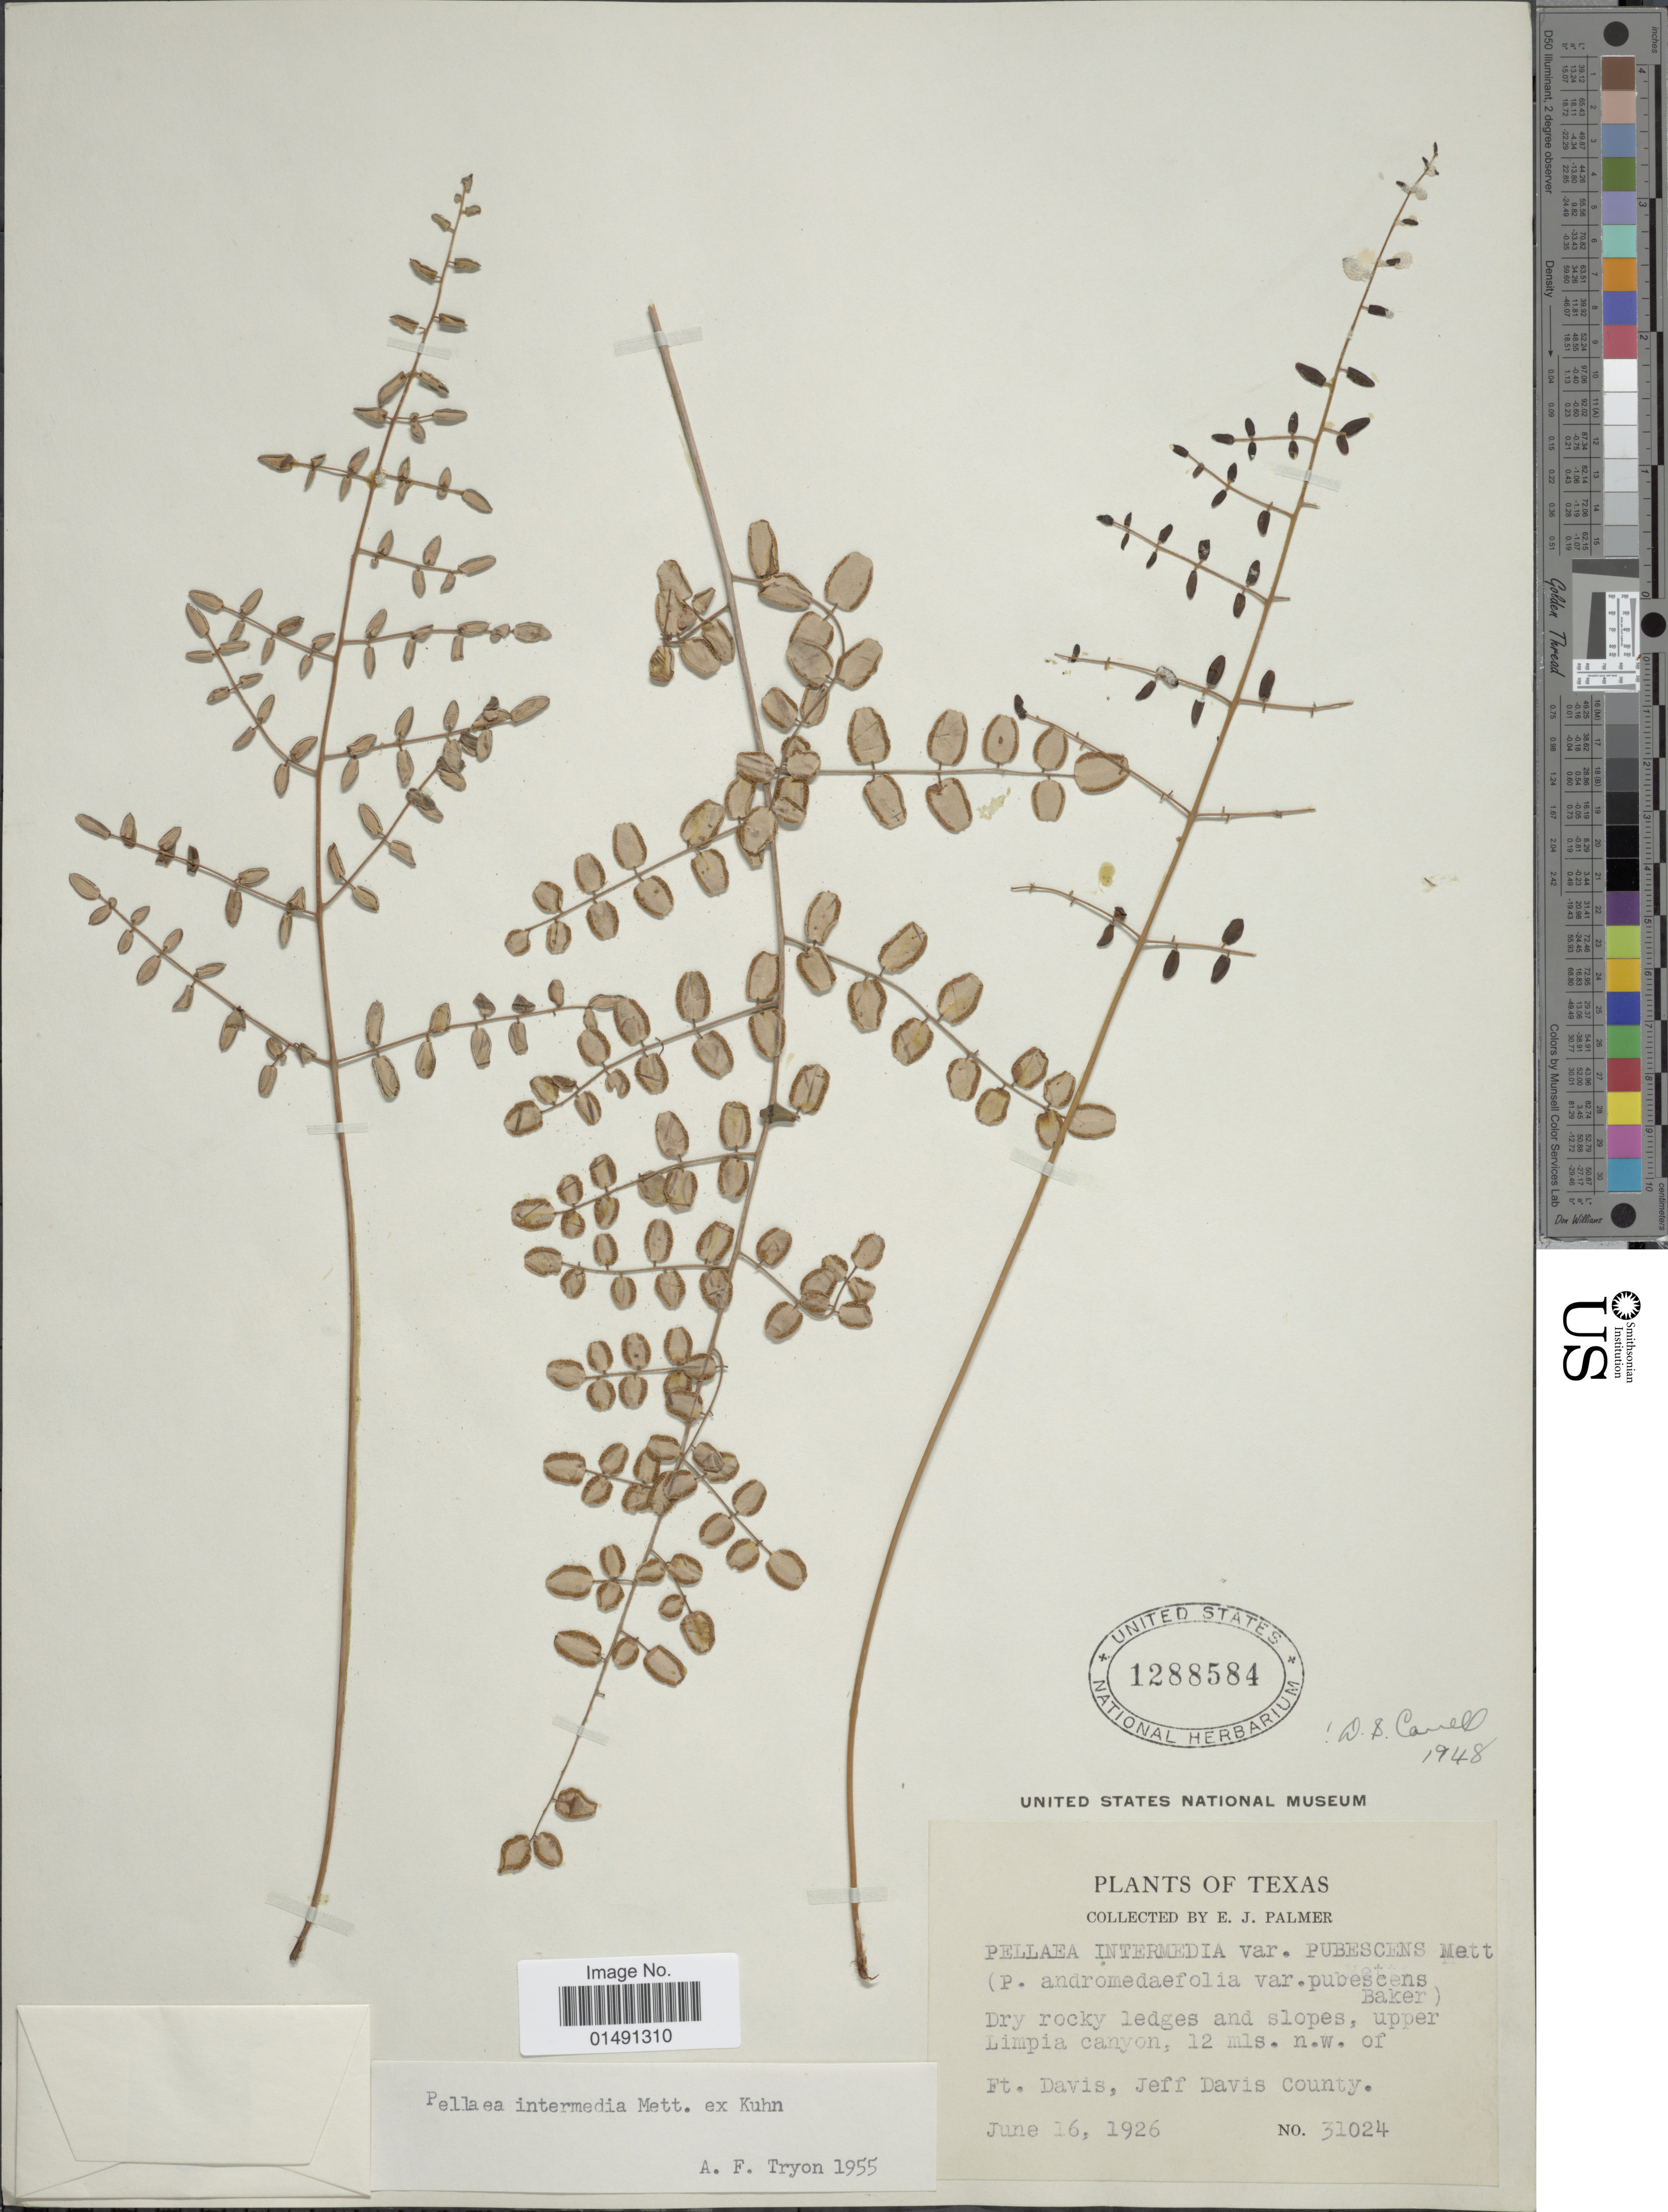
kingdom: Plantae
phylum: Tracheophyta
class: Polypodiopsida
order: Polypodiales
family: Pteridaceae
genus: Pellaea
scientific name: Pellaea intermedia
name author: Mett. ex Kuhn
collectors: E. J. Palmer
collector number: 31024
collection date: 1926-06-16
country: United States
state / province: Texas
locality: Dry rocky ledges and slopes, upper Limpia canyon, 12 mls. n.w. of Ft Davis, Jeff Davis County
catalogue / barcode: US 1288584